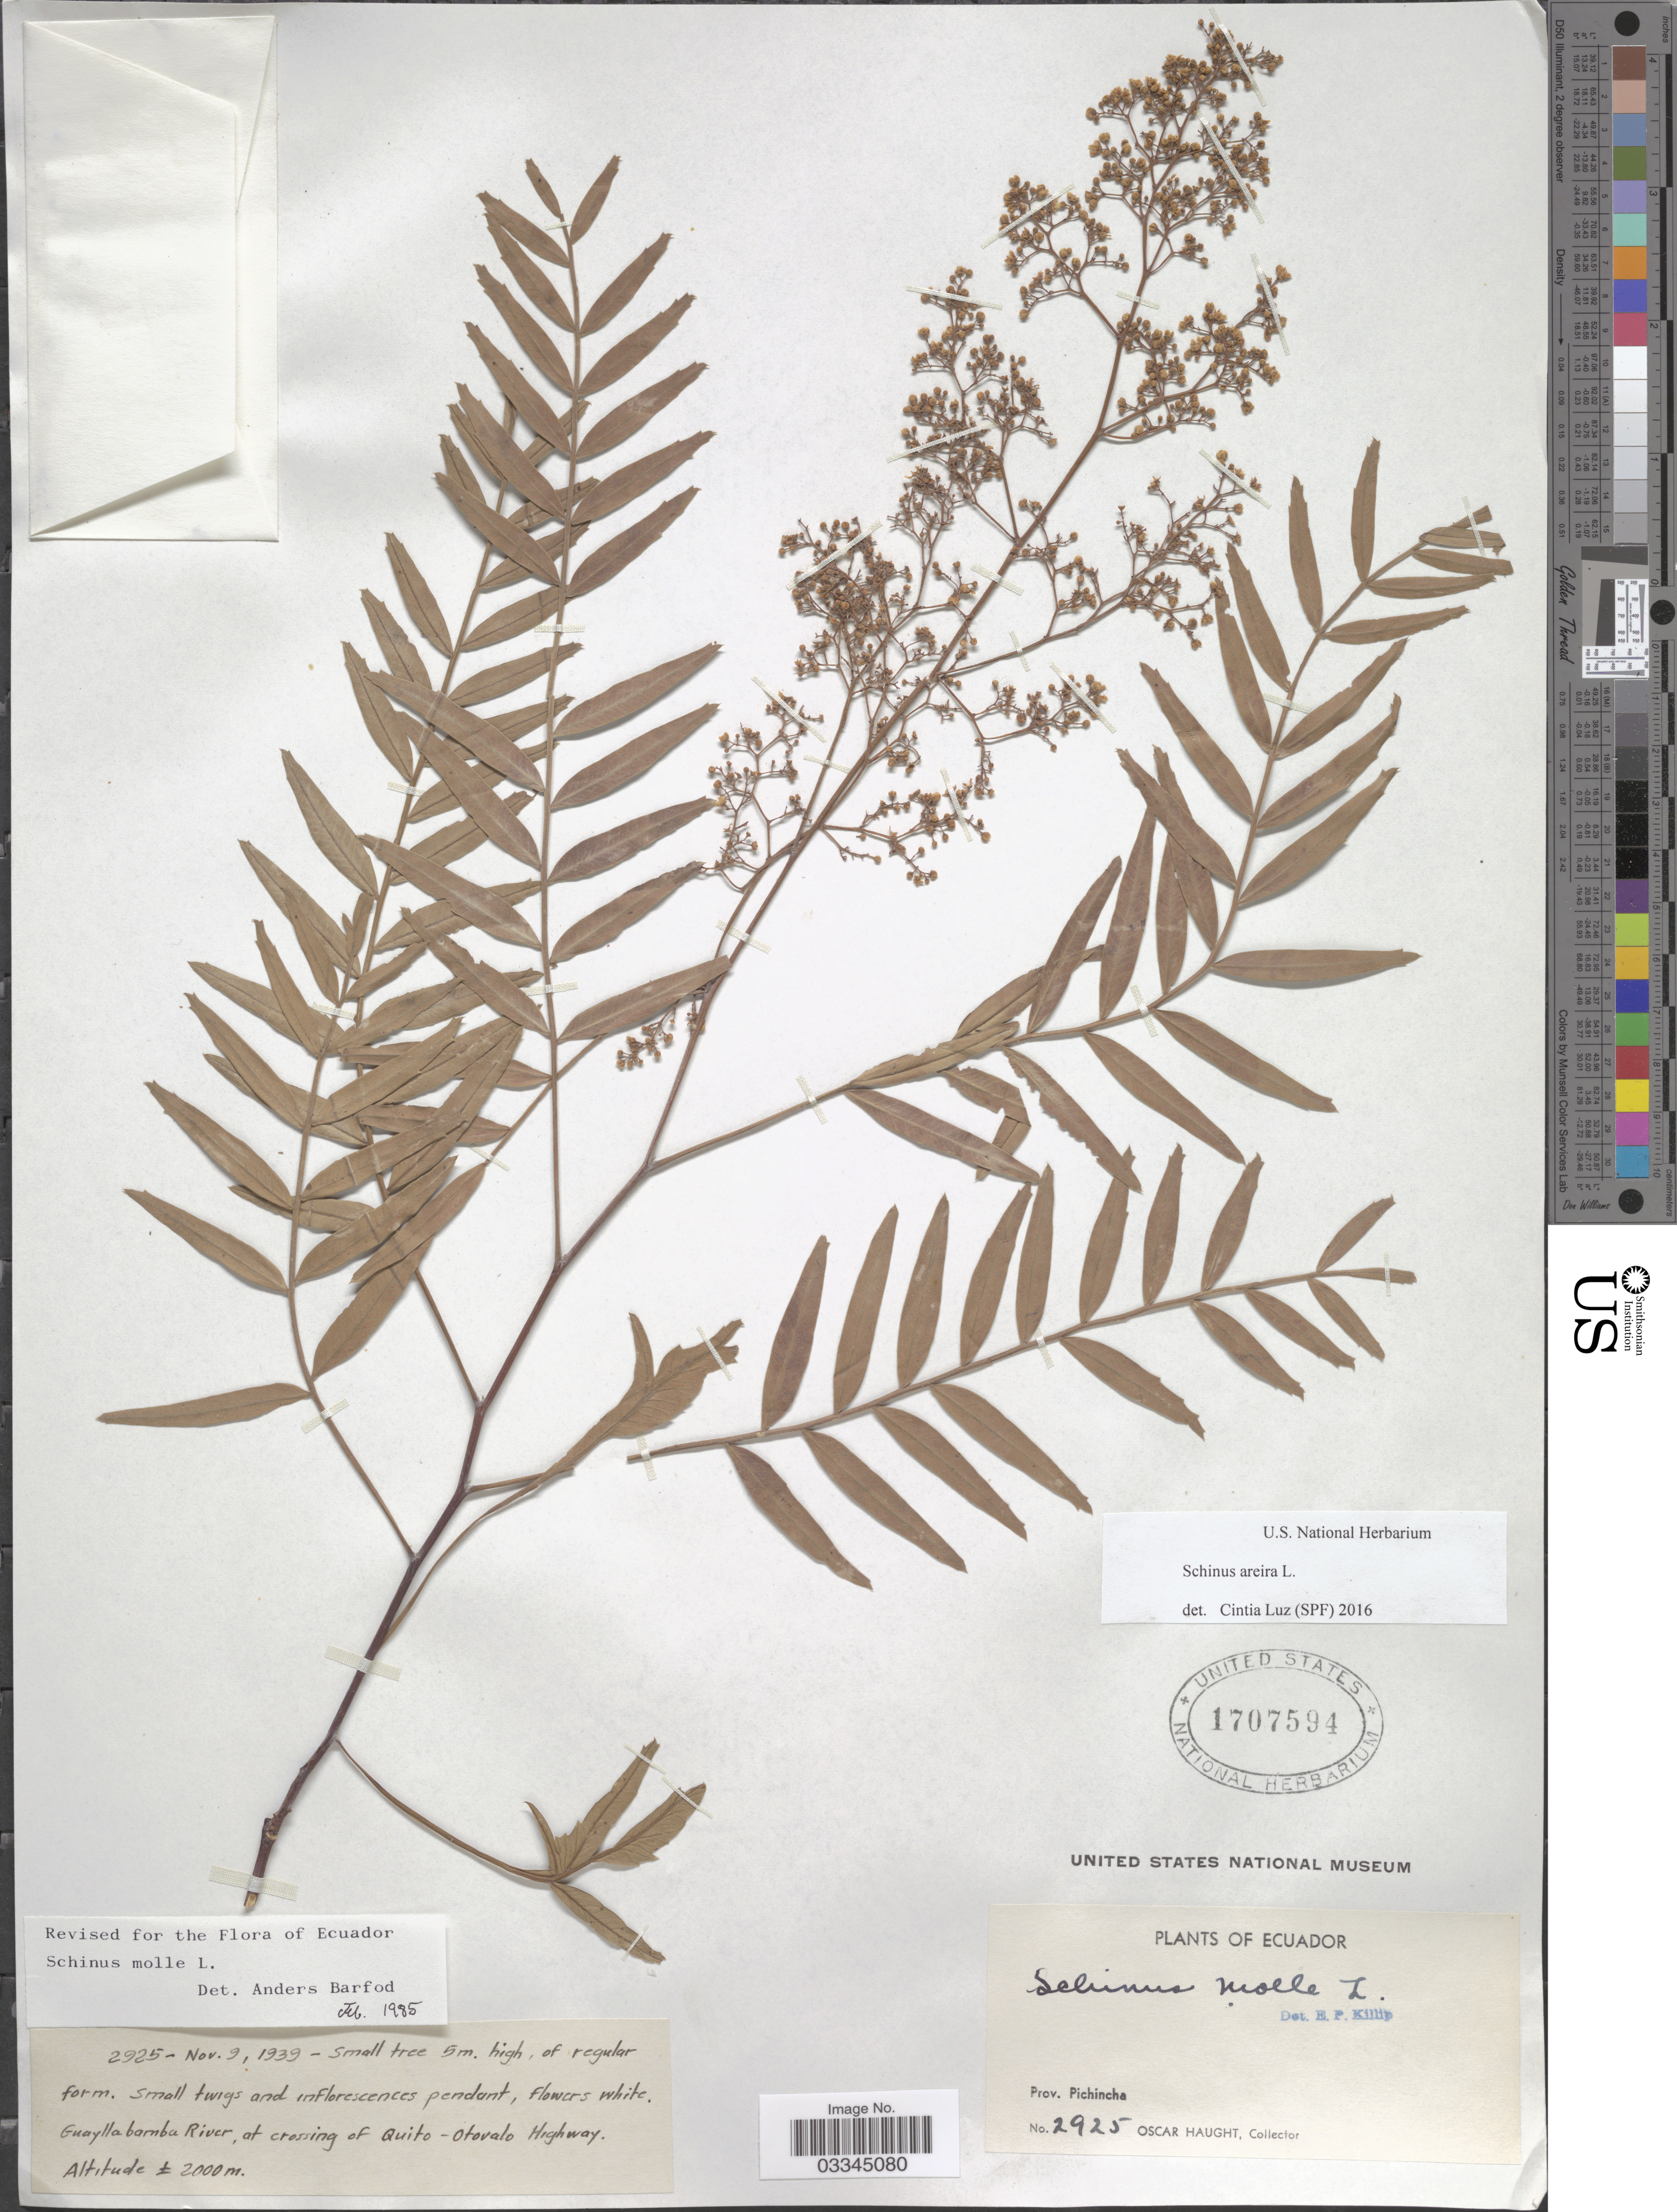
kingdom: Plantae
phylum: Tracheophyta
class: Magnoliopsida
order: Sapindales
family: Anacardiaceae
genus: Schinus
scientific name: Schinus areira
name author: L.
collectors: O. L. Haught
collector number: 2925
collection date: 1939-11-09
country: Ecuador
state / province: Pichincha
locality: Guayllabamba River, at crossing of Quito - Otovalo Highway.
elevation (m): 2000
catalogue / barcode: US 1707594